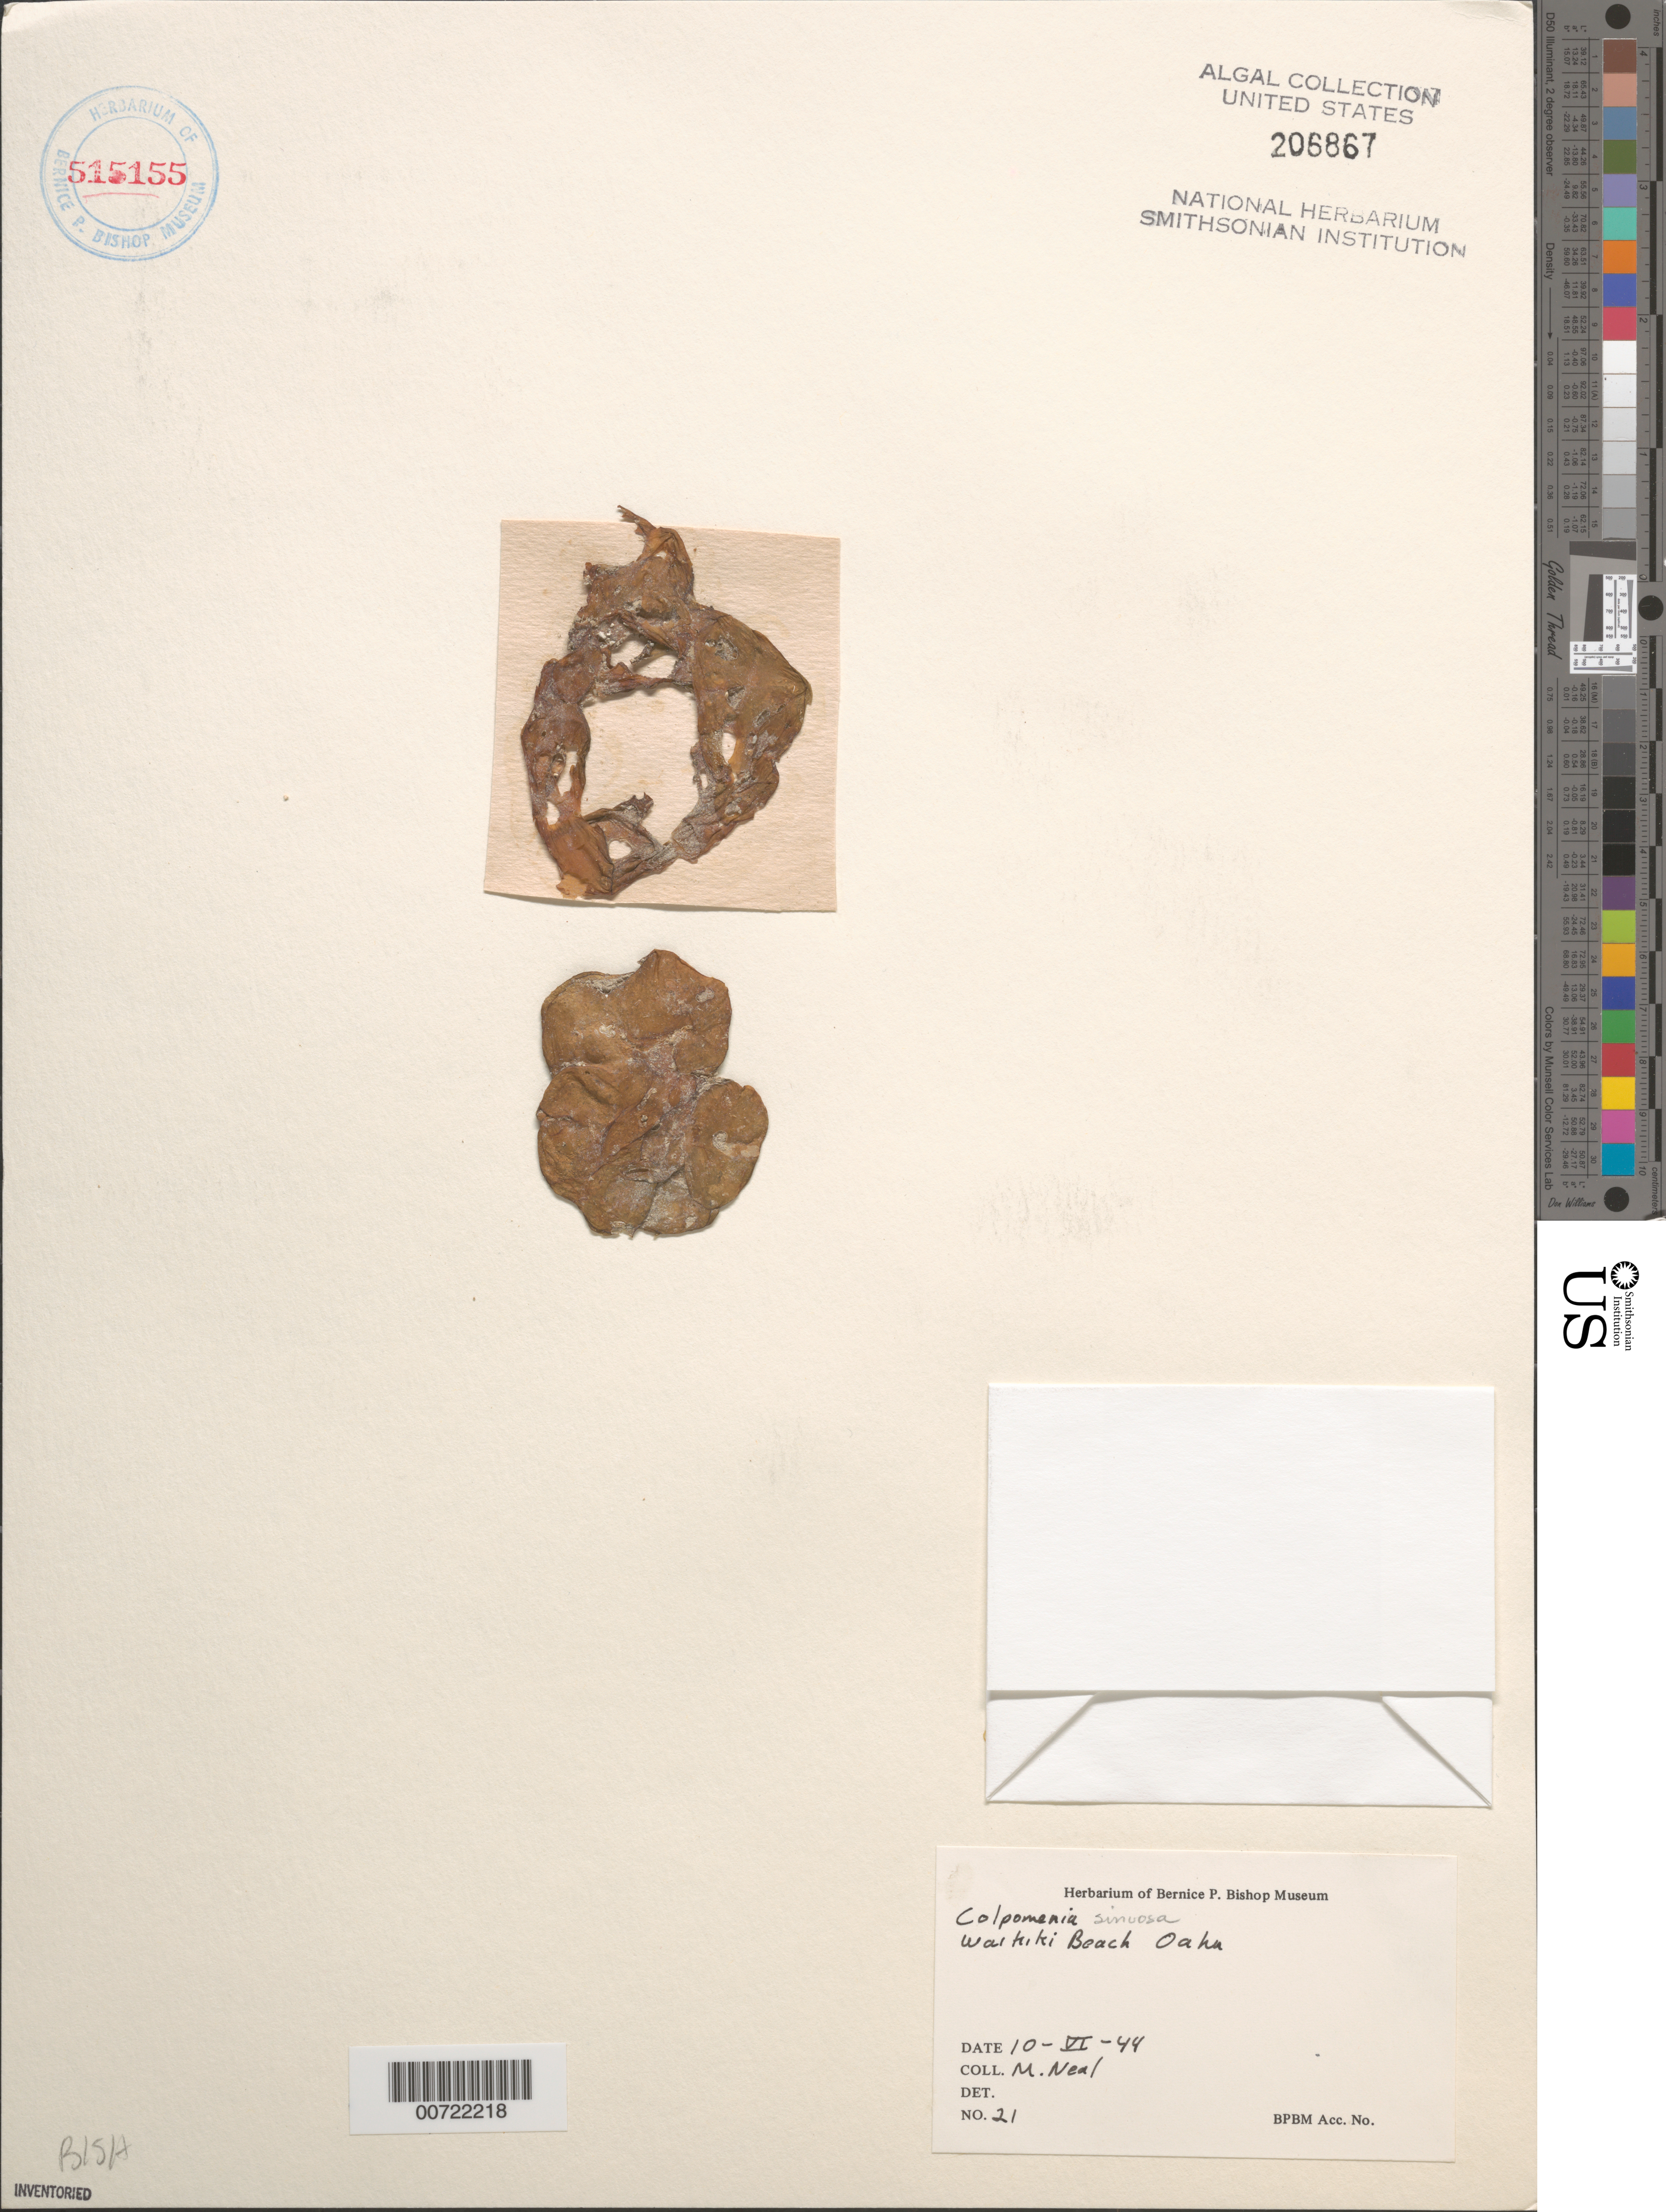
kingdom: Chromista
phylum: Ochrophyta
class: Phaeophyceae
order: Scytosiphonales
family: Scytosiphonaceae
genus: Colpomenia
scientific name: Colpomenia sinuosa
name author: (K. Mert. ex Roth) Derbes & Solier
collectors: M. Neal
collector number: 21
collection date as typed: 10 Jun 1944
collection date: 1944-06-10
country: United States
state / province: Hawaii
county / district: Honolulu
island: Oahu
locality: Waikiki Beach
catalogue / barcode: US 206867